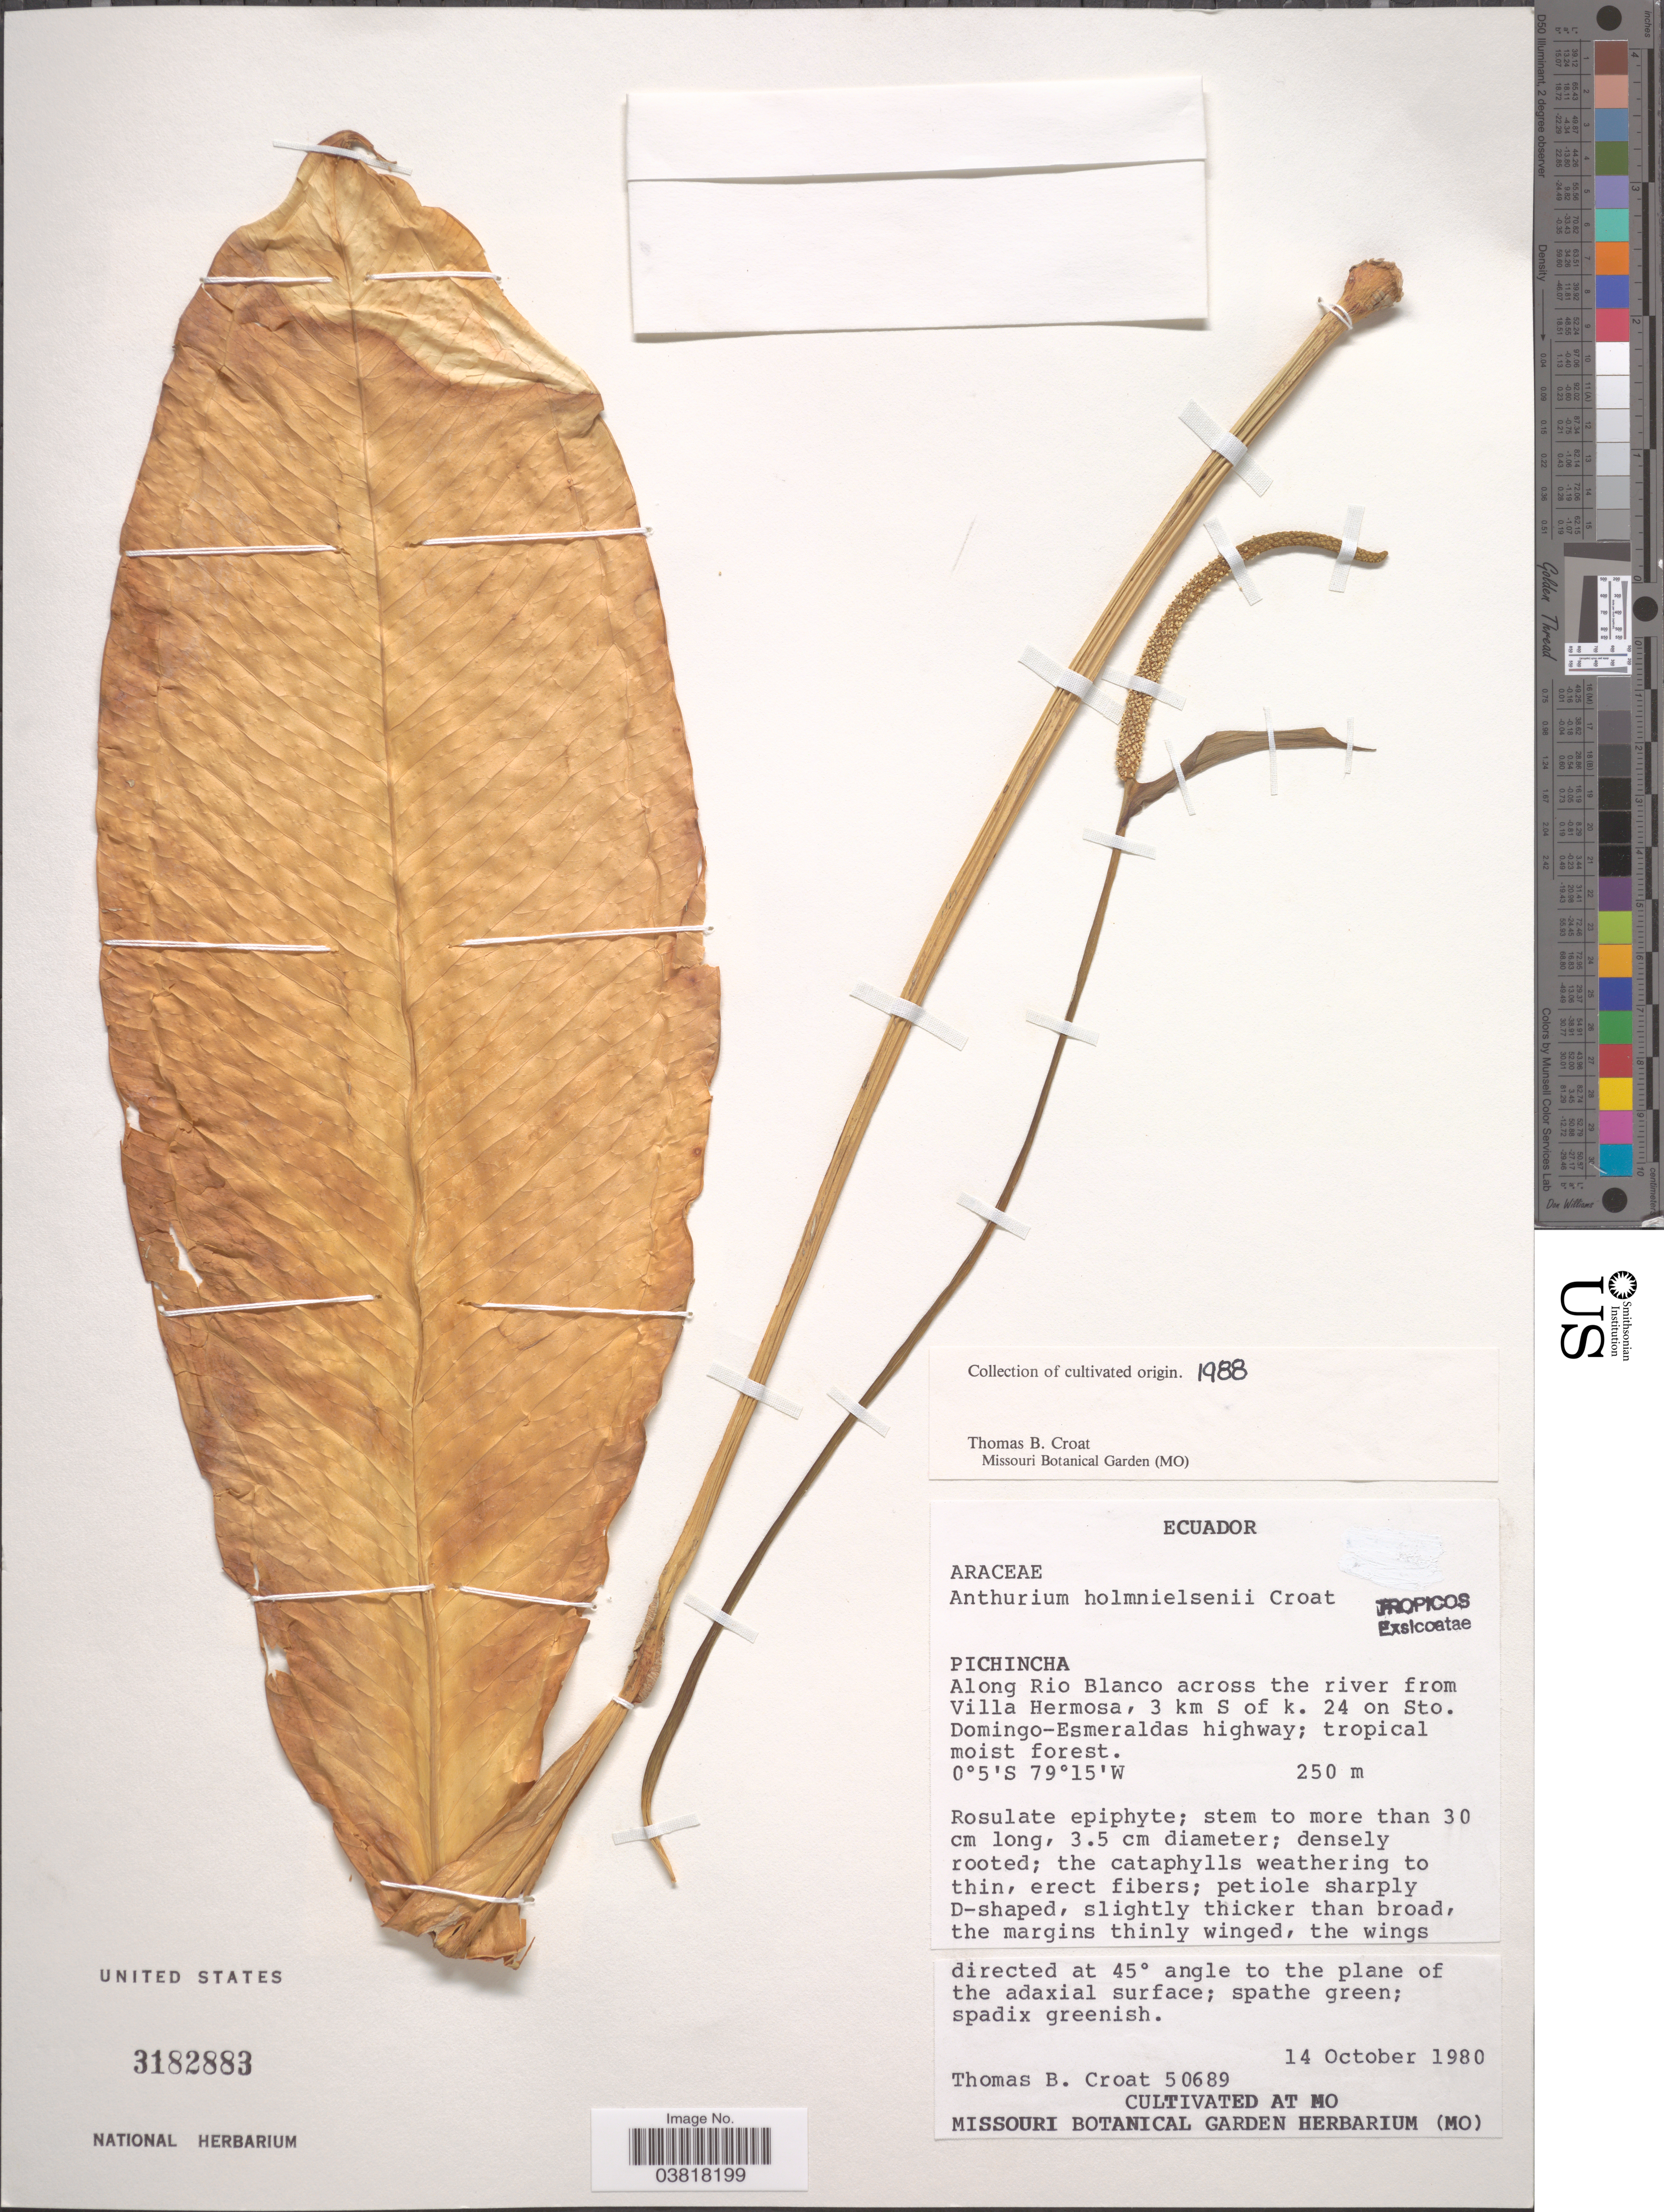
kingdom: Plantae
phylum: Tracheophyta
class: Liliopsida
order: Alismatales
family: Araceae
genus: Anthurium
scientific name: Anthurium holm-nielsenii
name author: Croat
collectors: T. B. Croat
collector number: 50689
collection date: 1980-10-14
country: Ecuador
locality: Cultivated at Missouri Botanical Garden Herbarium. [unsure placement] Pichincha. Along Rio Blanco across the river from Villa Hermosa, 3 km S of k. 24 on Sto. Domingo-Esmeraldas highway.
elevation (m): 250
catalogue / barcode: US 3182883